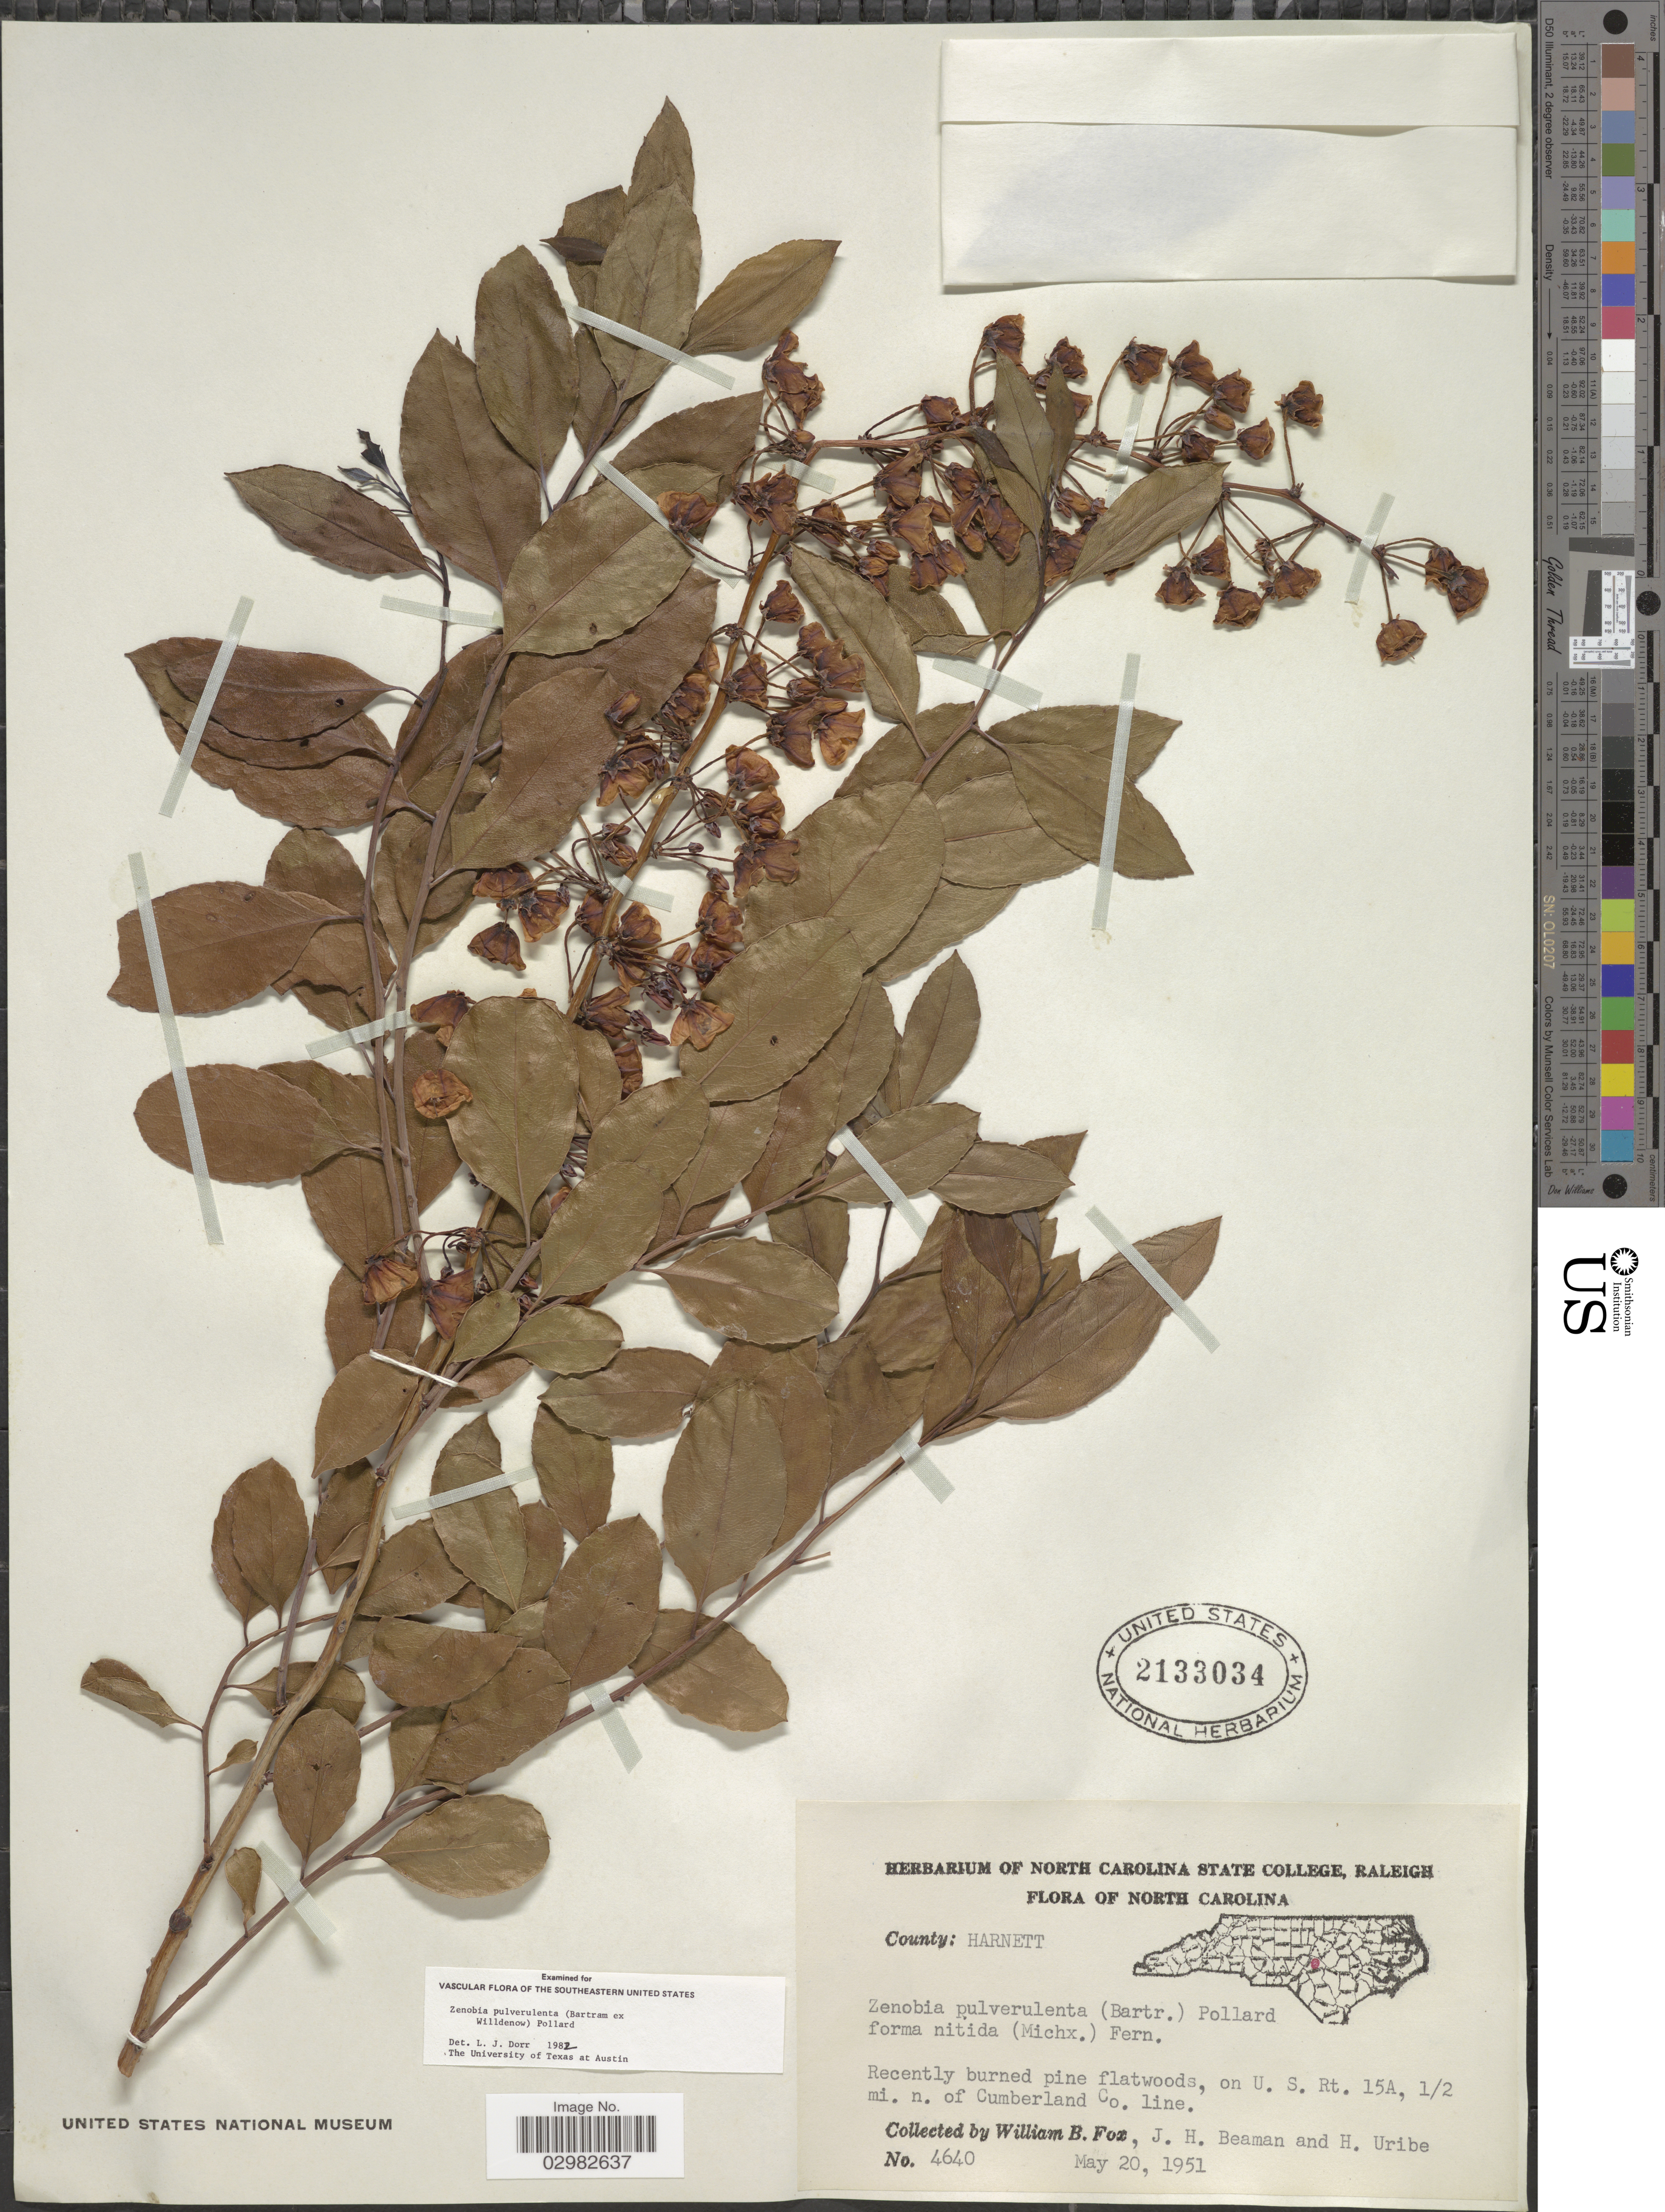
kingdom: Plantae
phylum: Tracheophyta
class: Magnoliopsida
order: Ericales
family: Ericaceae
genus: Zenobia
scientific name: Zenobia pulverulenta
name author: (W. Bartram ex Willd.) Pollard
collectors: W. B. Fox, J. H. Beaman & H. Uribe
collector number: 4640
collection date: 1951-05-20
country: United States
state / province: North Carolina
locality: County Harnett, on U.S. Rt. 15A, 1/2 mi. n. of Cumberland Co. line.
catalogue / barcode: US 2133034